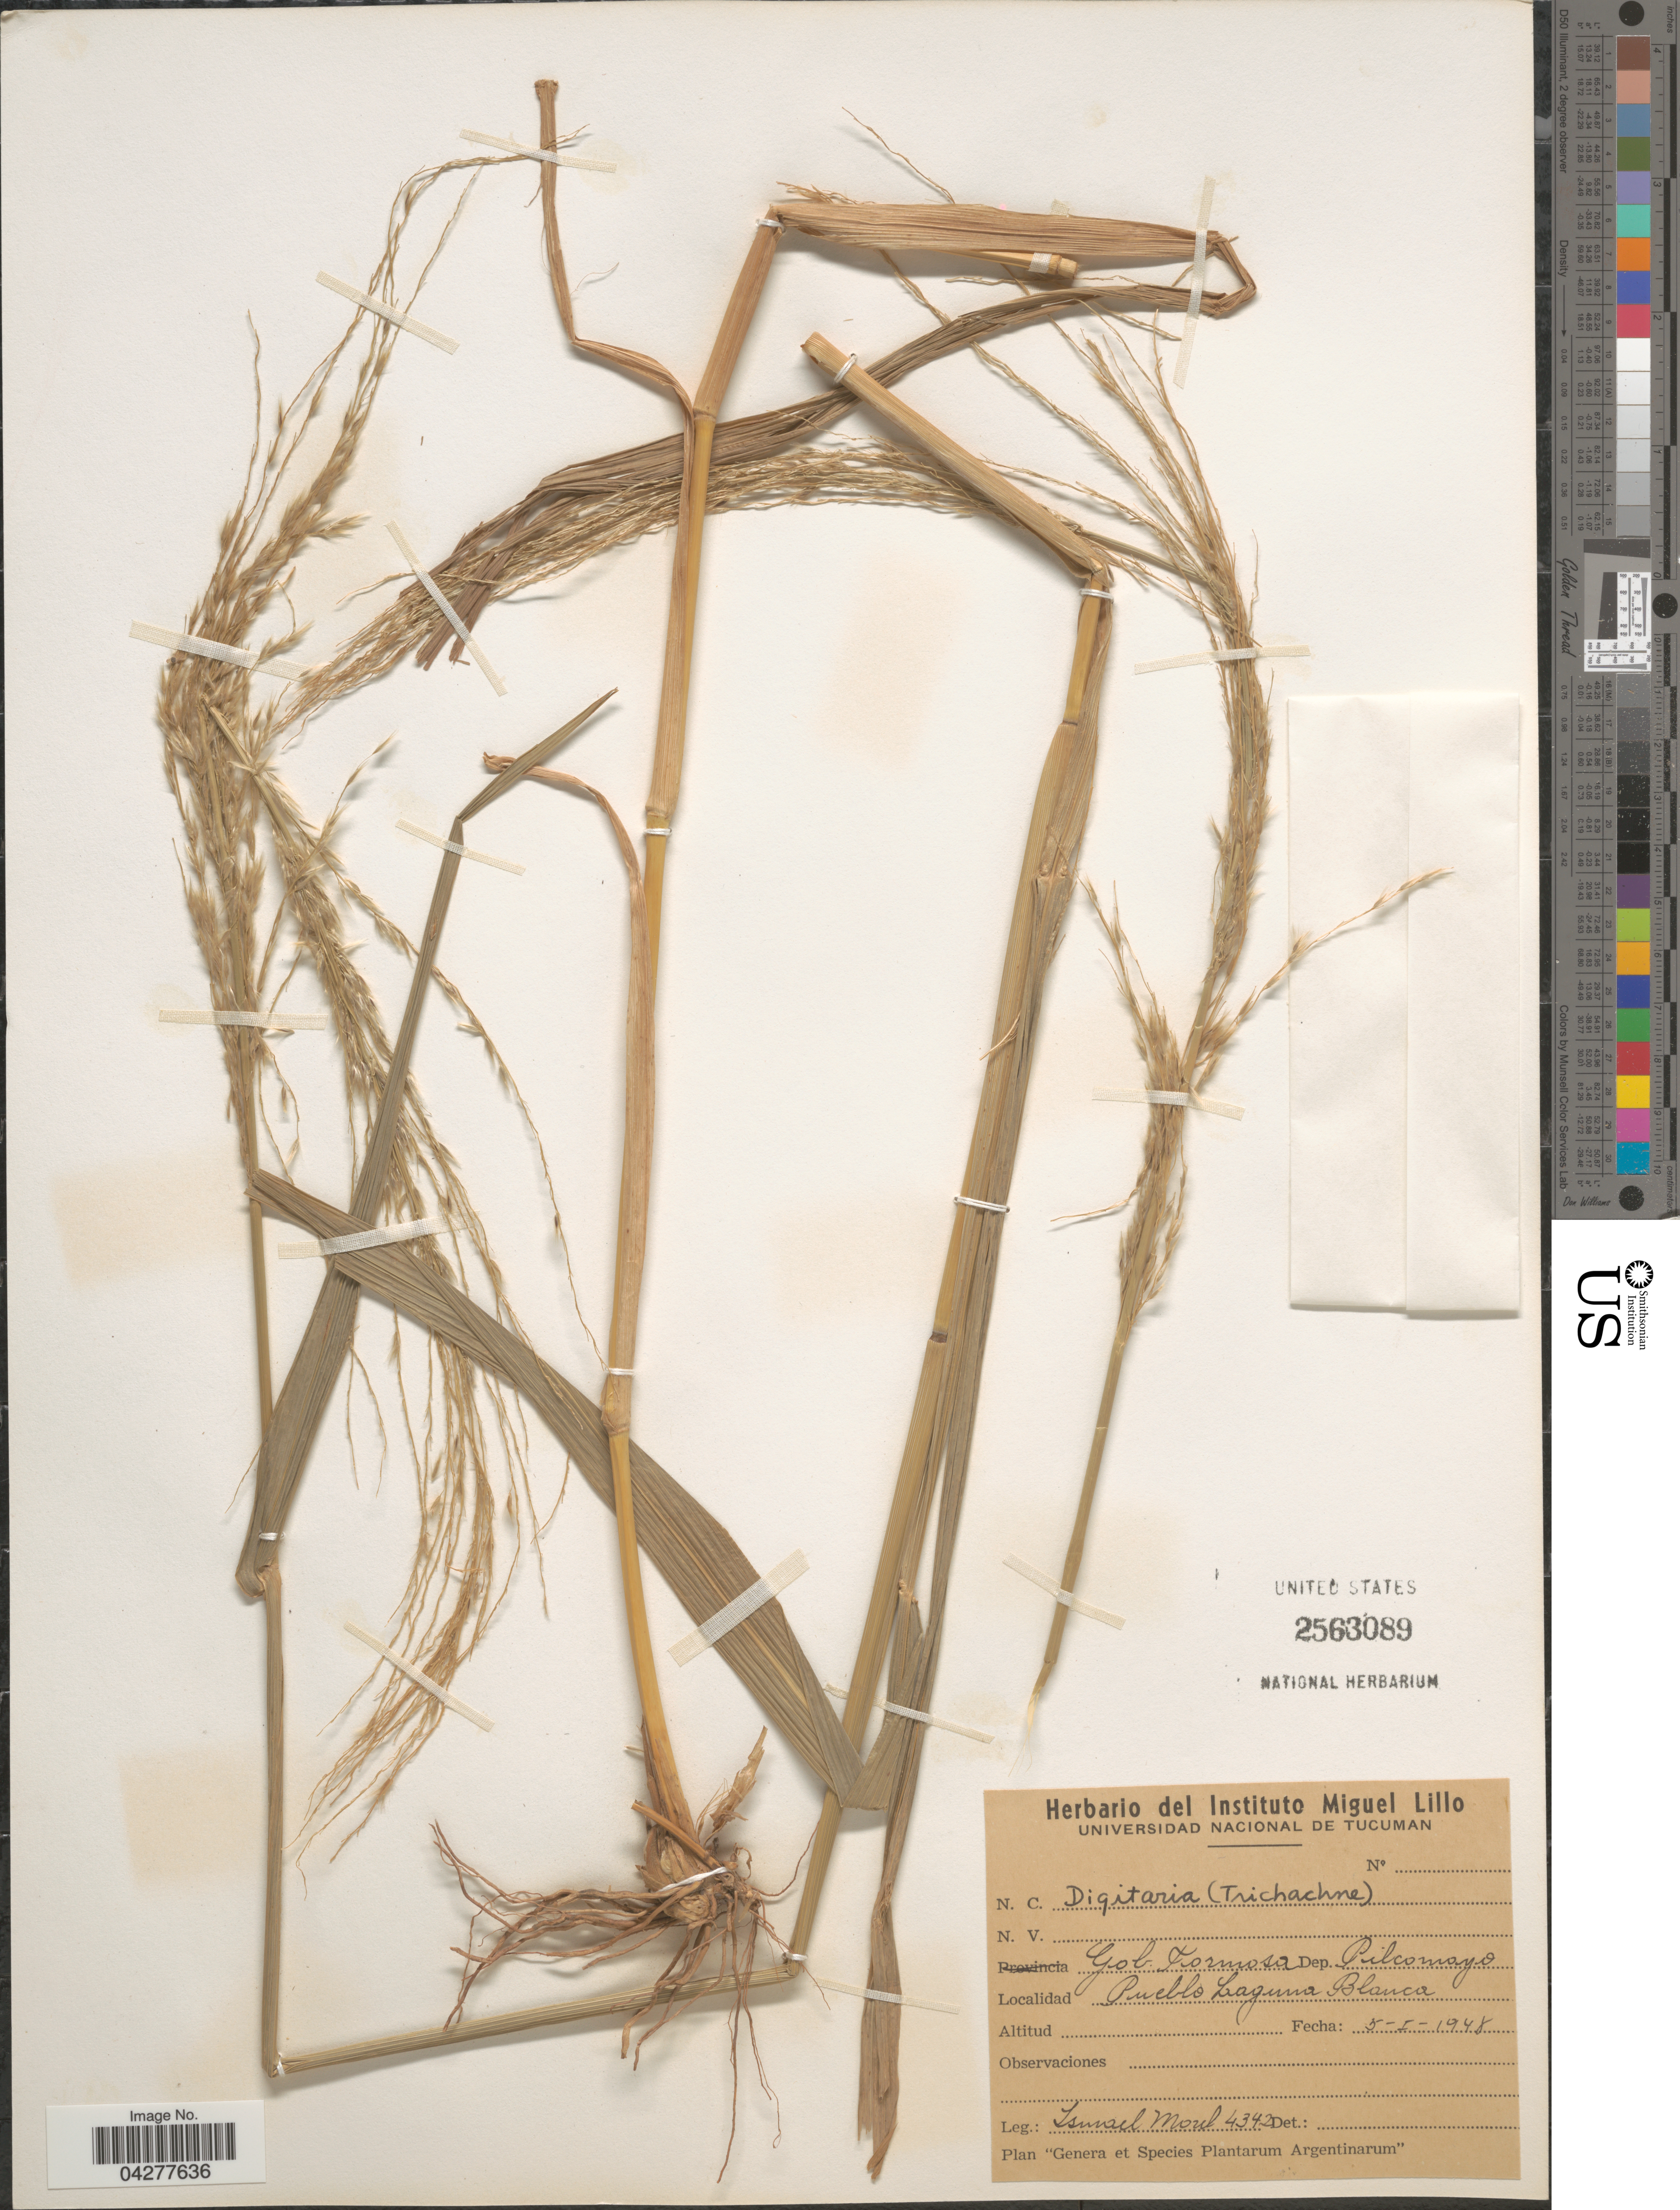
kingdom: Plantae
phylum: Tracheophyta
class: Liliopsida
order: Poales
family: Poaceae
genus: Digitaria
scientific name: Digitaria sp.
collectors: I. Morel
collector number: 4342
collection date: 1948-01-05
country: Argentina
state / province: Formosa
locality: Gob. Formosa. Dep. Pilcomayo. Pueblo Laguna Blanca.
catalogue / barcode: US 2563089